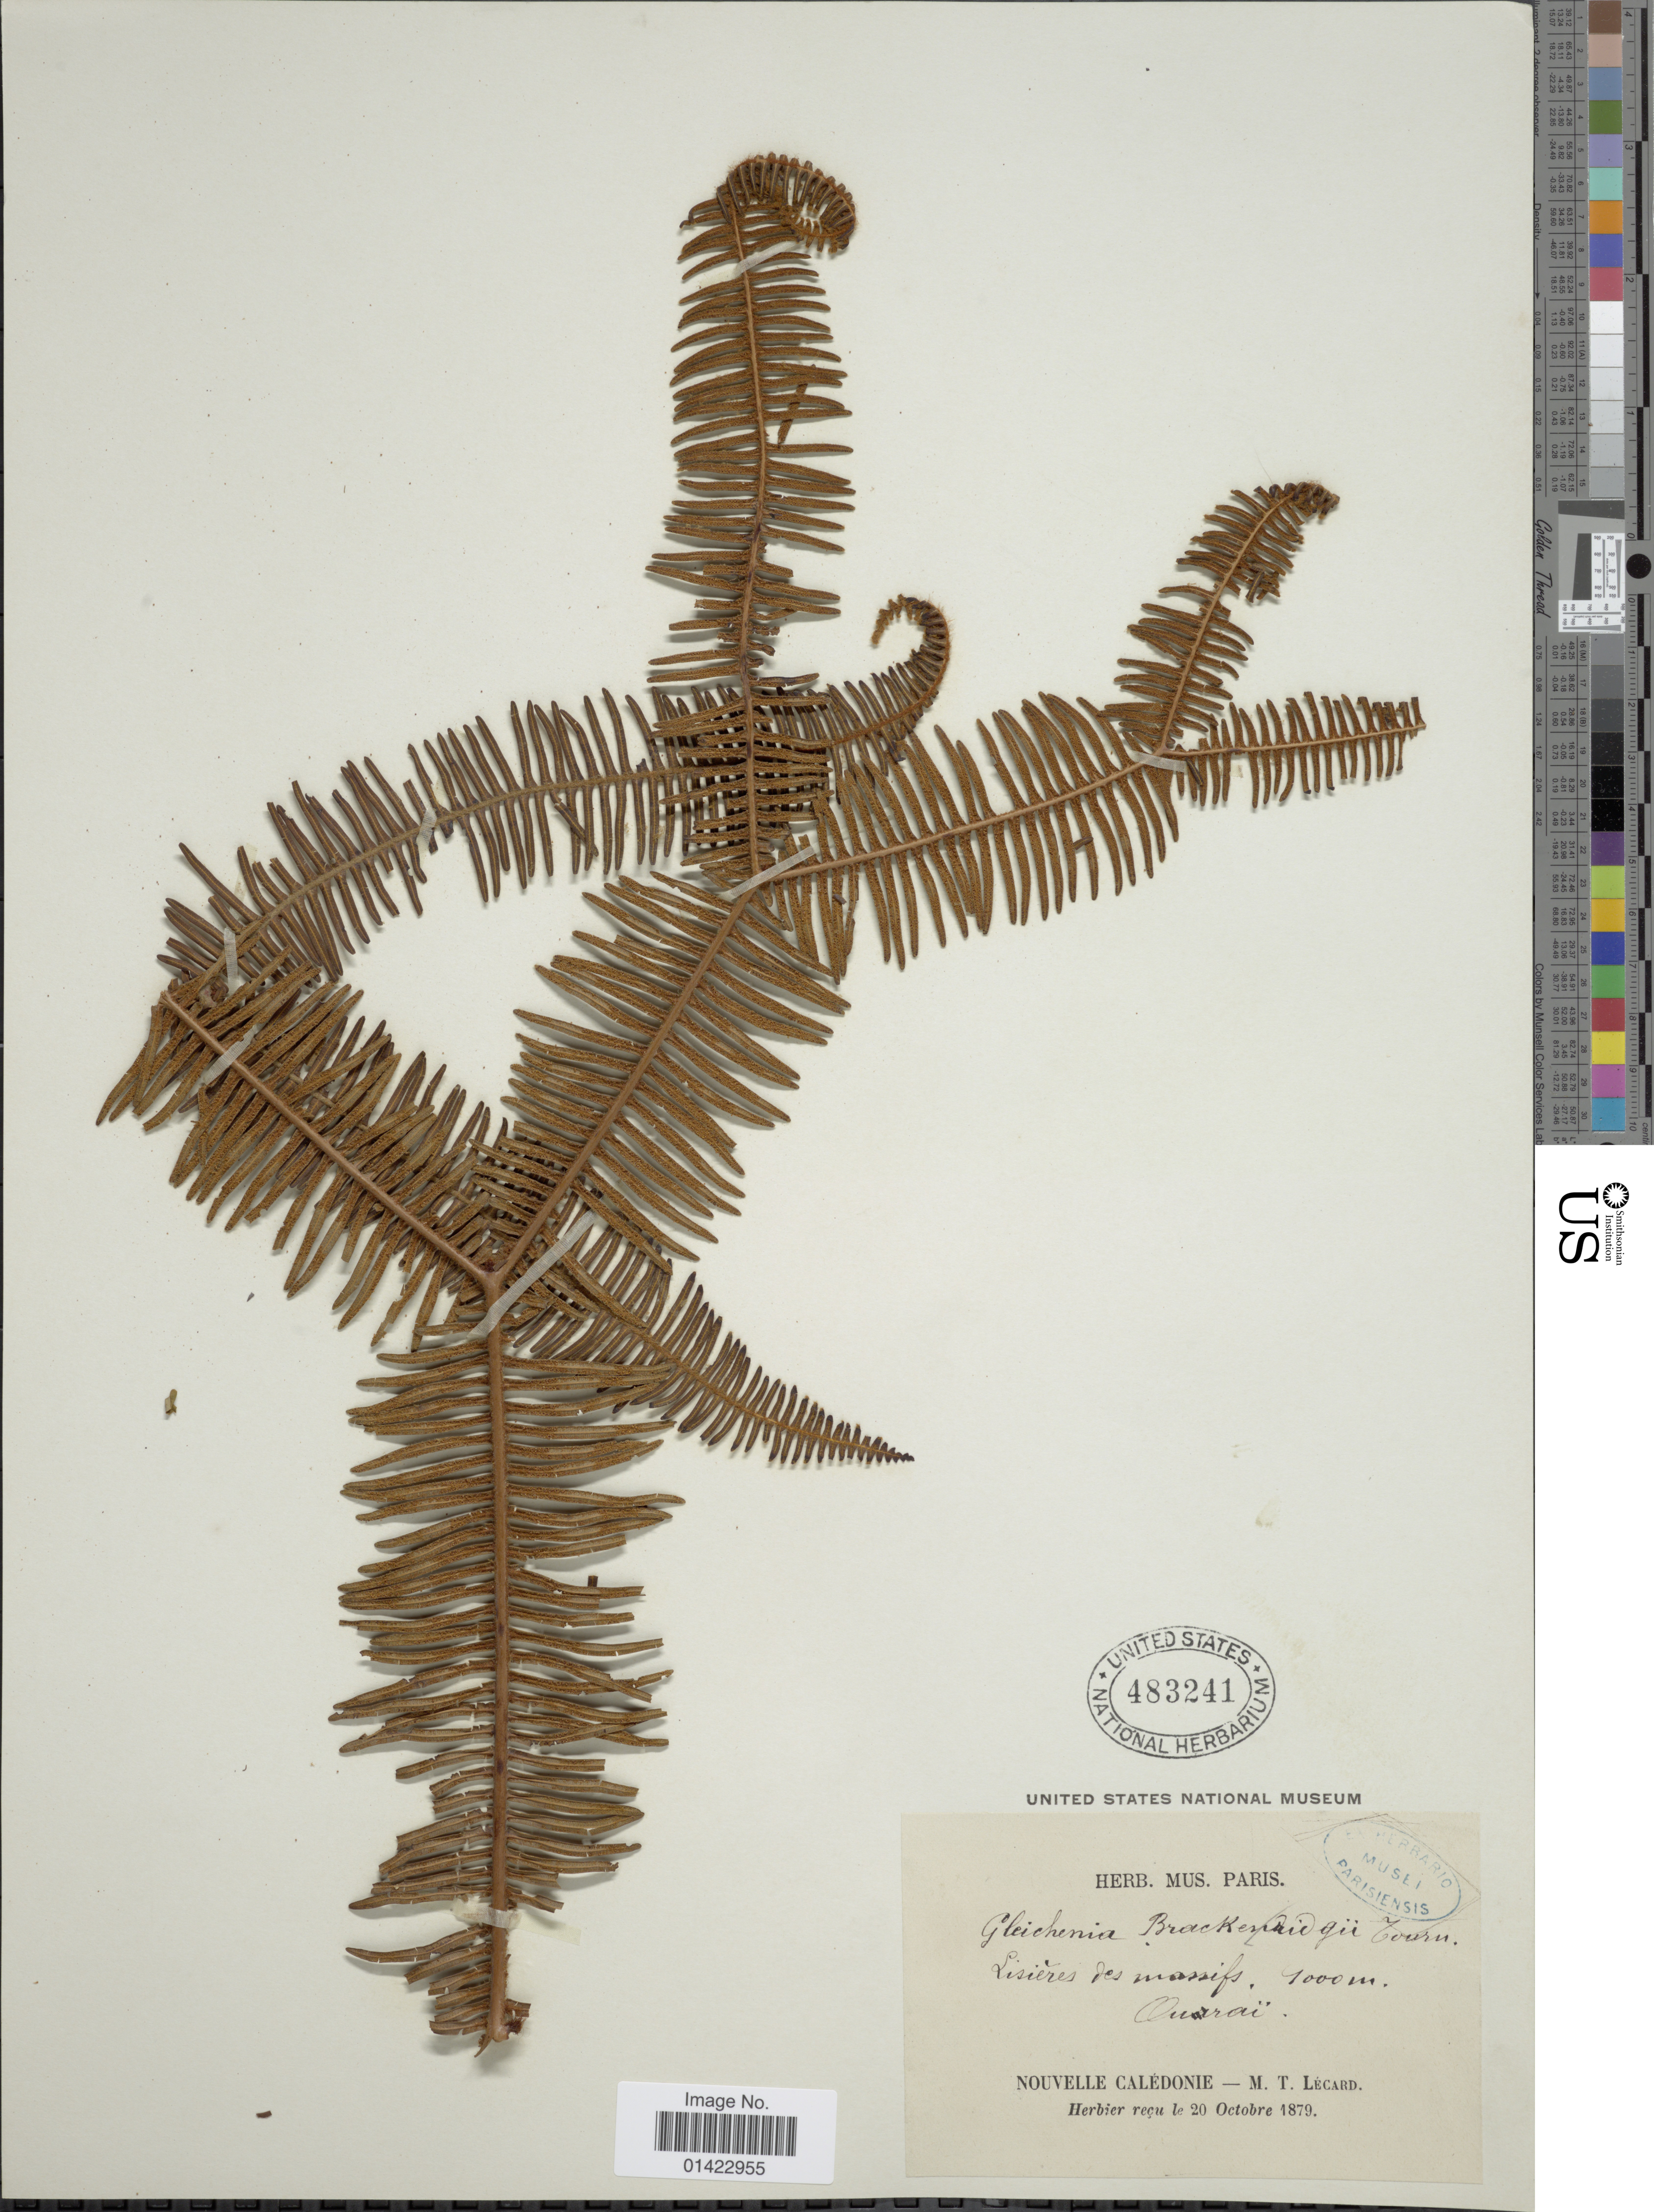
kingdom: Plantae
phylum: Tracheophyta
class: Polypodiopsida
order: Gleicheniales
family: Gleicheniaceae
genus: Sticherus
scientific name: Sticherus sp.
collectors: M. Lecard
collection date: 1879-10-20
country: New Caledonia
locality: Lisieres des massifs. Ouraï.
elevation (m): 4000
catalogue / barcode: US 483241